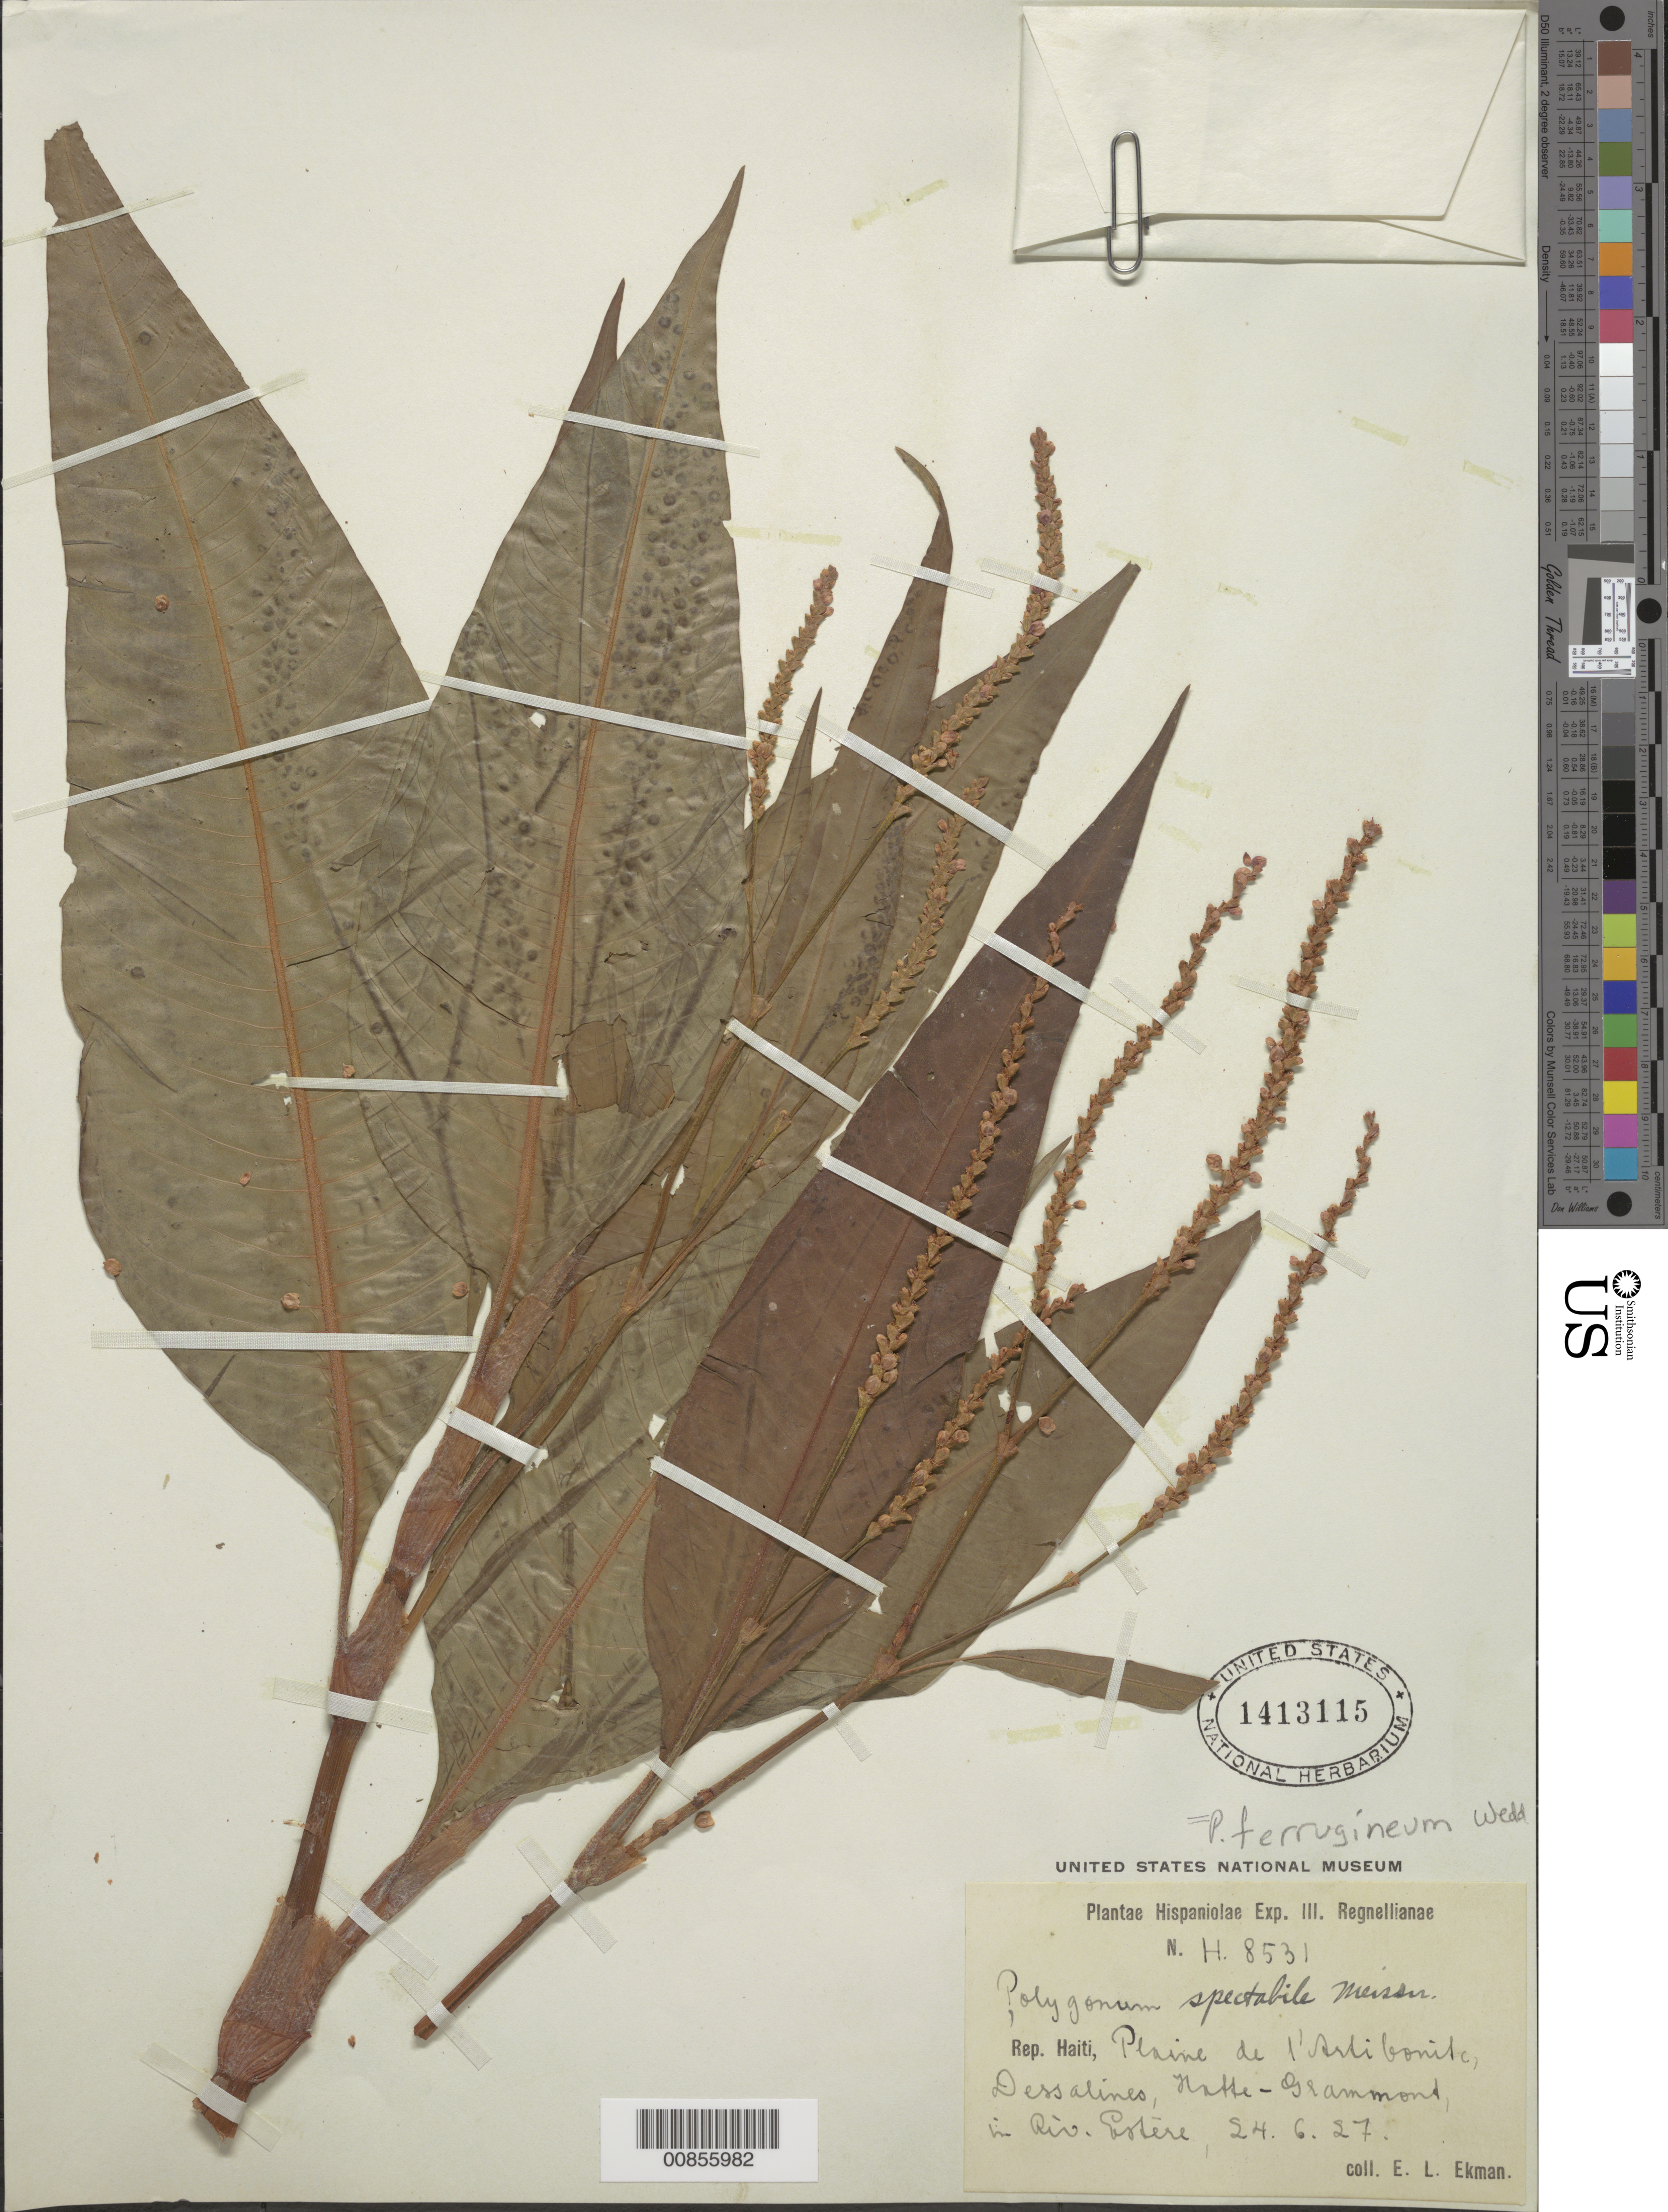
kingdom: Plantae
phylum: Tracheophyta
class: Magnoliopsida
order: Caryophyllales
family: Polygonaceae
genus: Polygonum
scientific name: Polygonum ferrugineum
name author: Wedd.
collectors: E. L. Ekman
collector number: H 8531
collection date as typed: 24 Jun 1927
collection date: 1927-06-24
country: Haiti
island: Hispaniola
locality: Plaine de l'Artibonite, Dessalines, Hotte-Grammont, in Riv. Estère.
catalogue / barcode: US 1413115